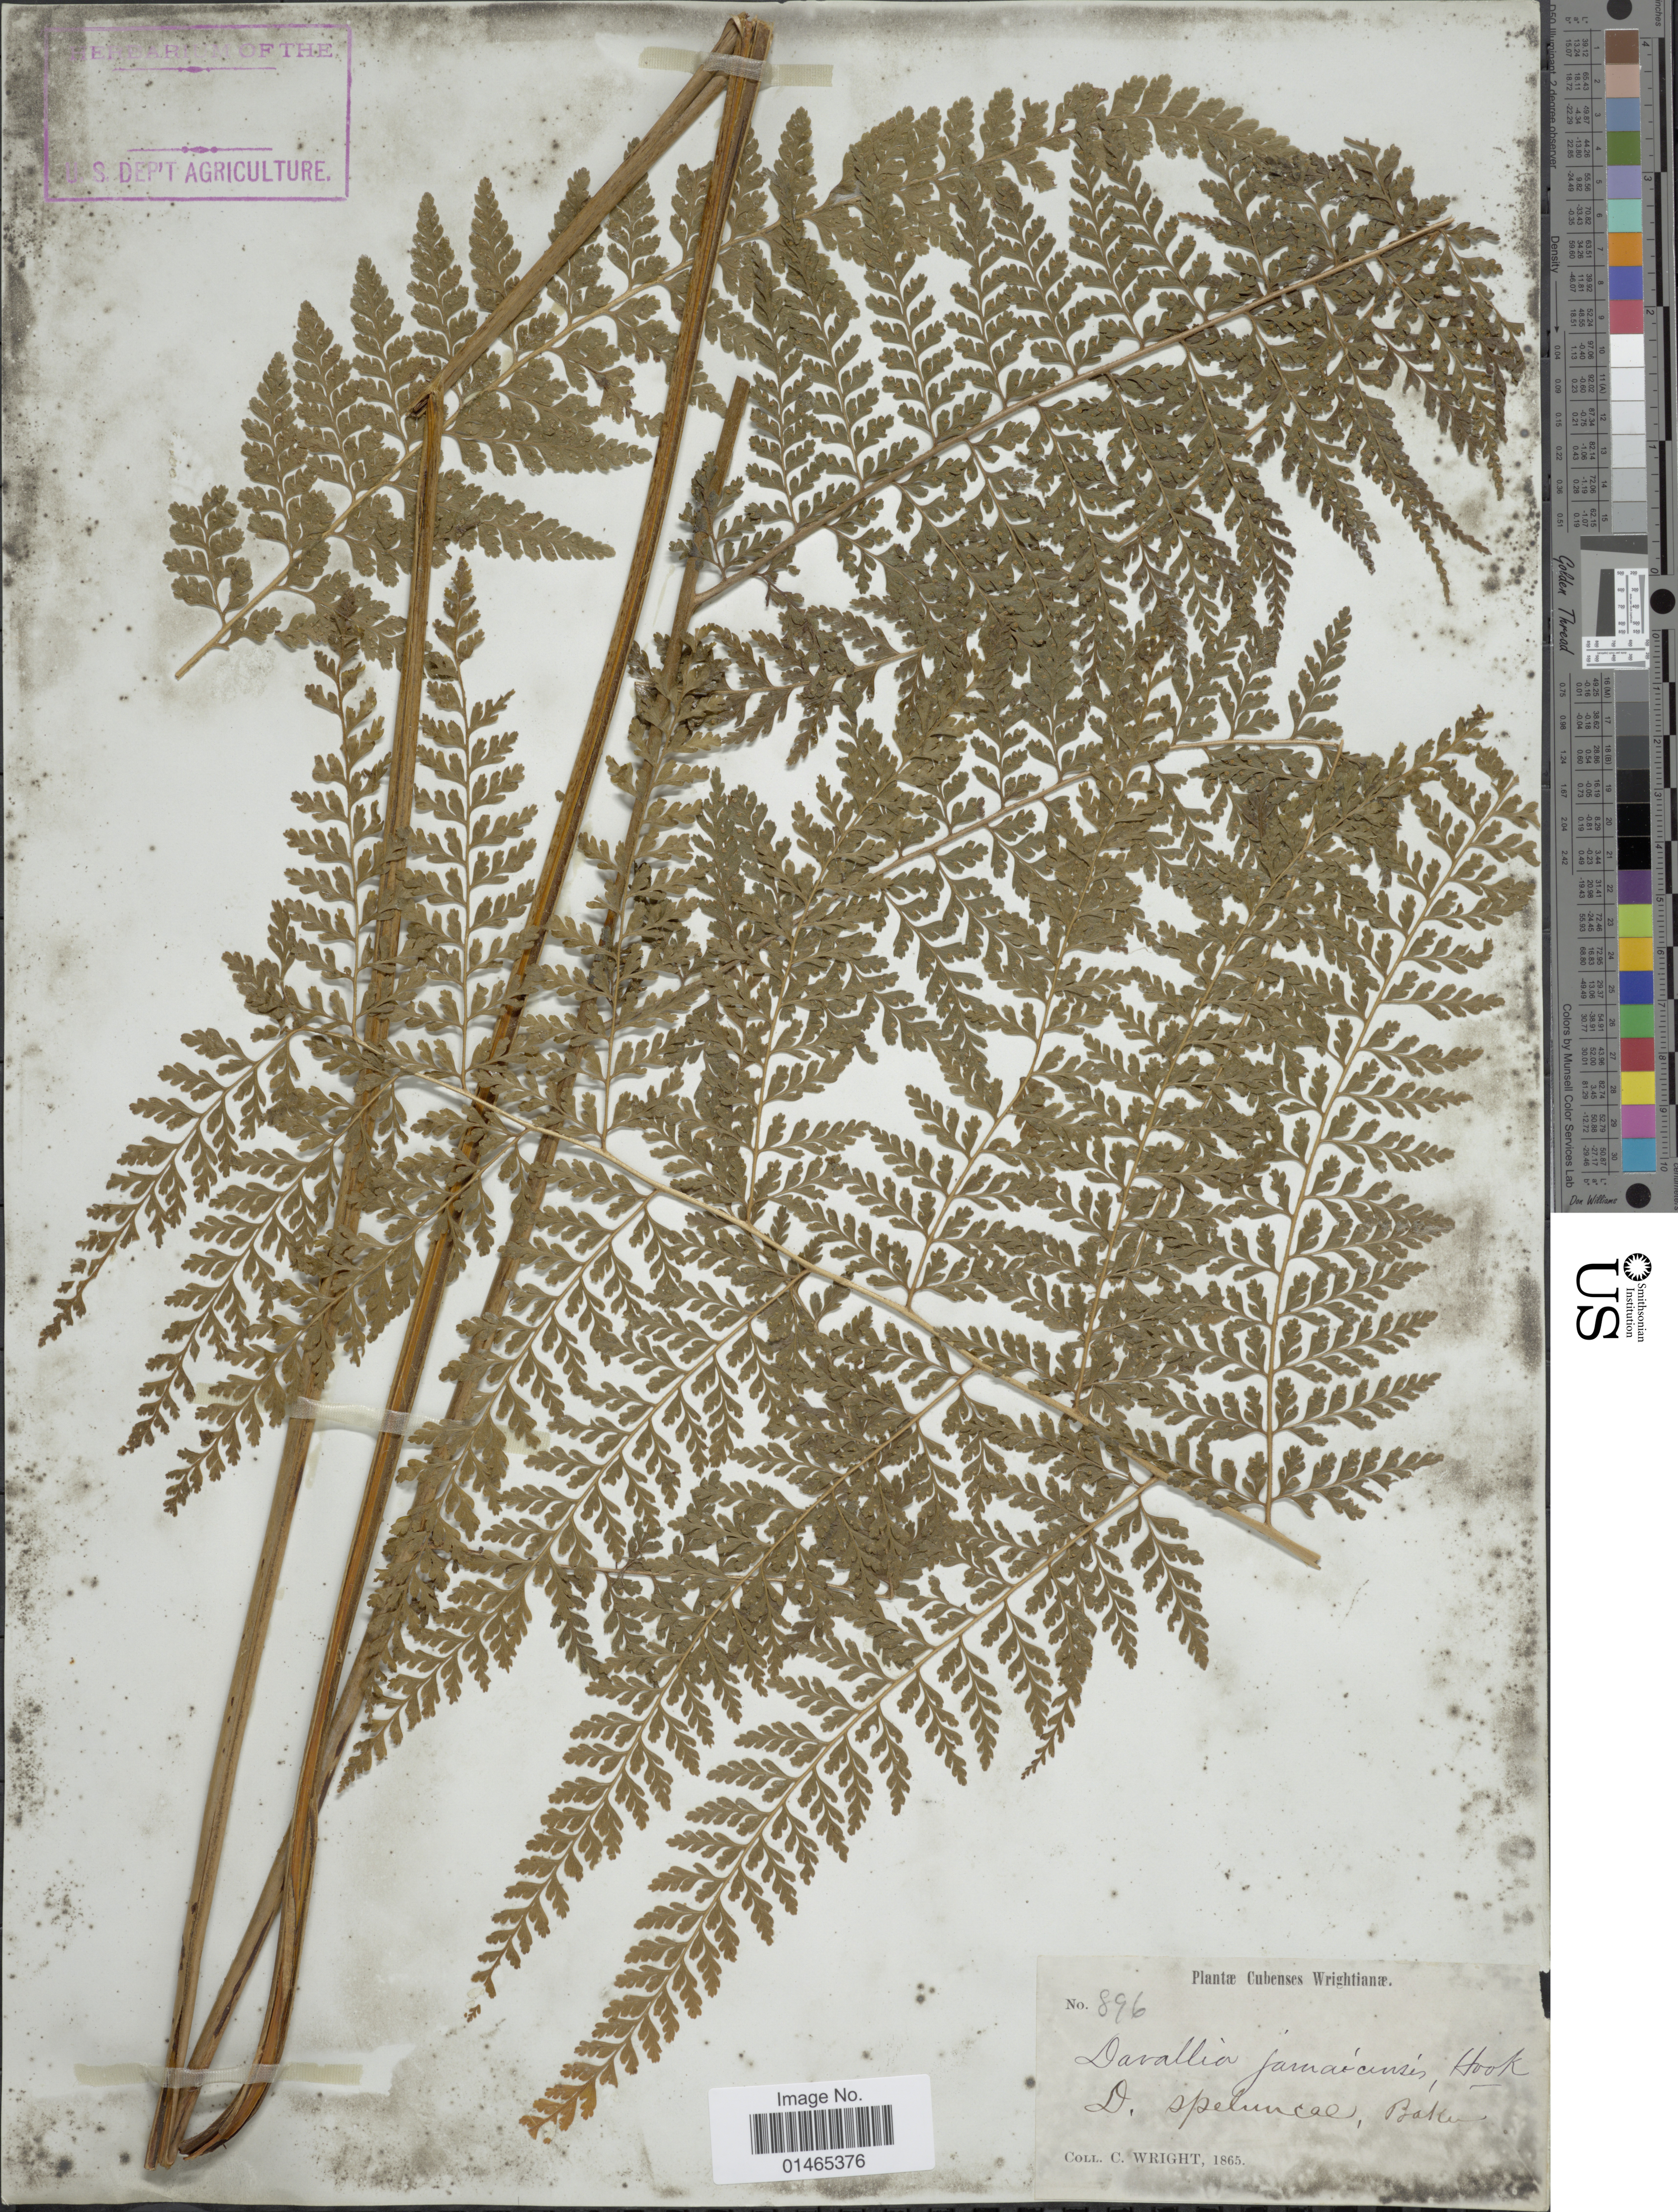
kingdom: Plantae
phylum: Tracheophyta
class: Polypodiopsida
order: Polypodiales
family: Dennstaedtiaceae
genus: Microlepia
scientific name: Microlepia jamaicensis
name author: (Hook.) Fée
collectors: C. Wright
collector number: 896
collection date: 1865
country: Cuba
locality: Plantae Cubenses